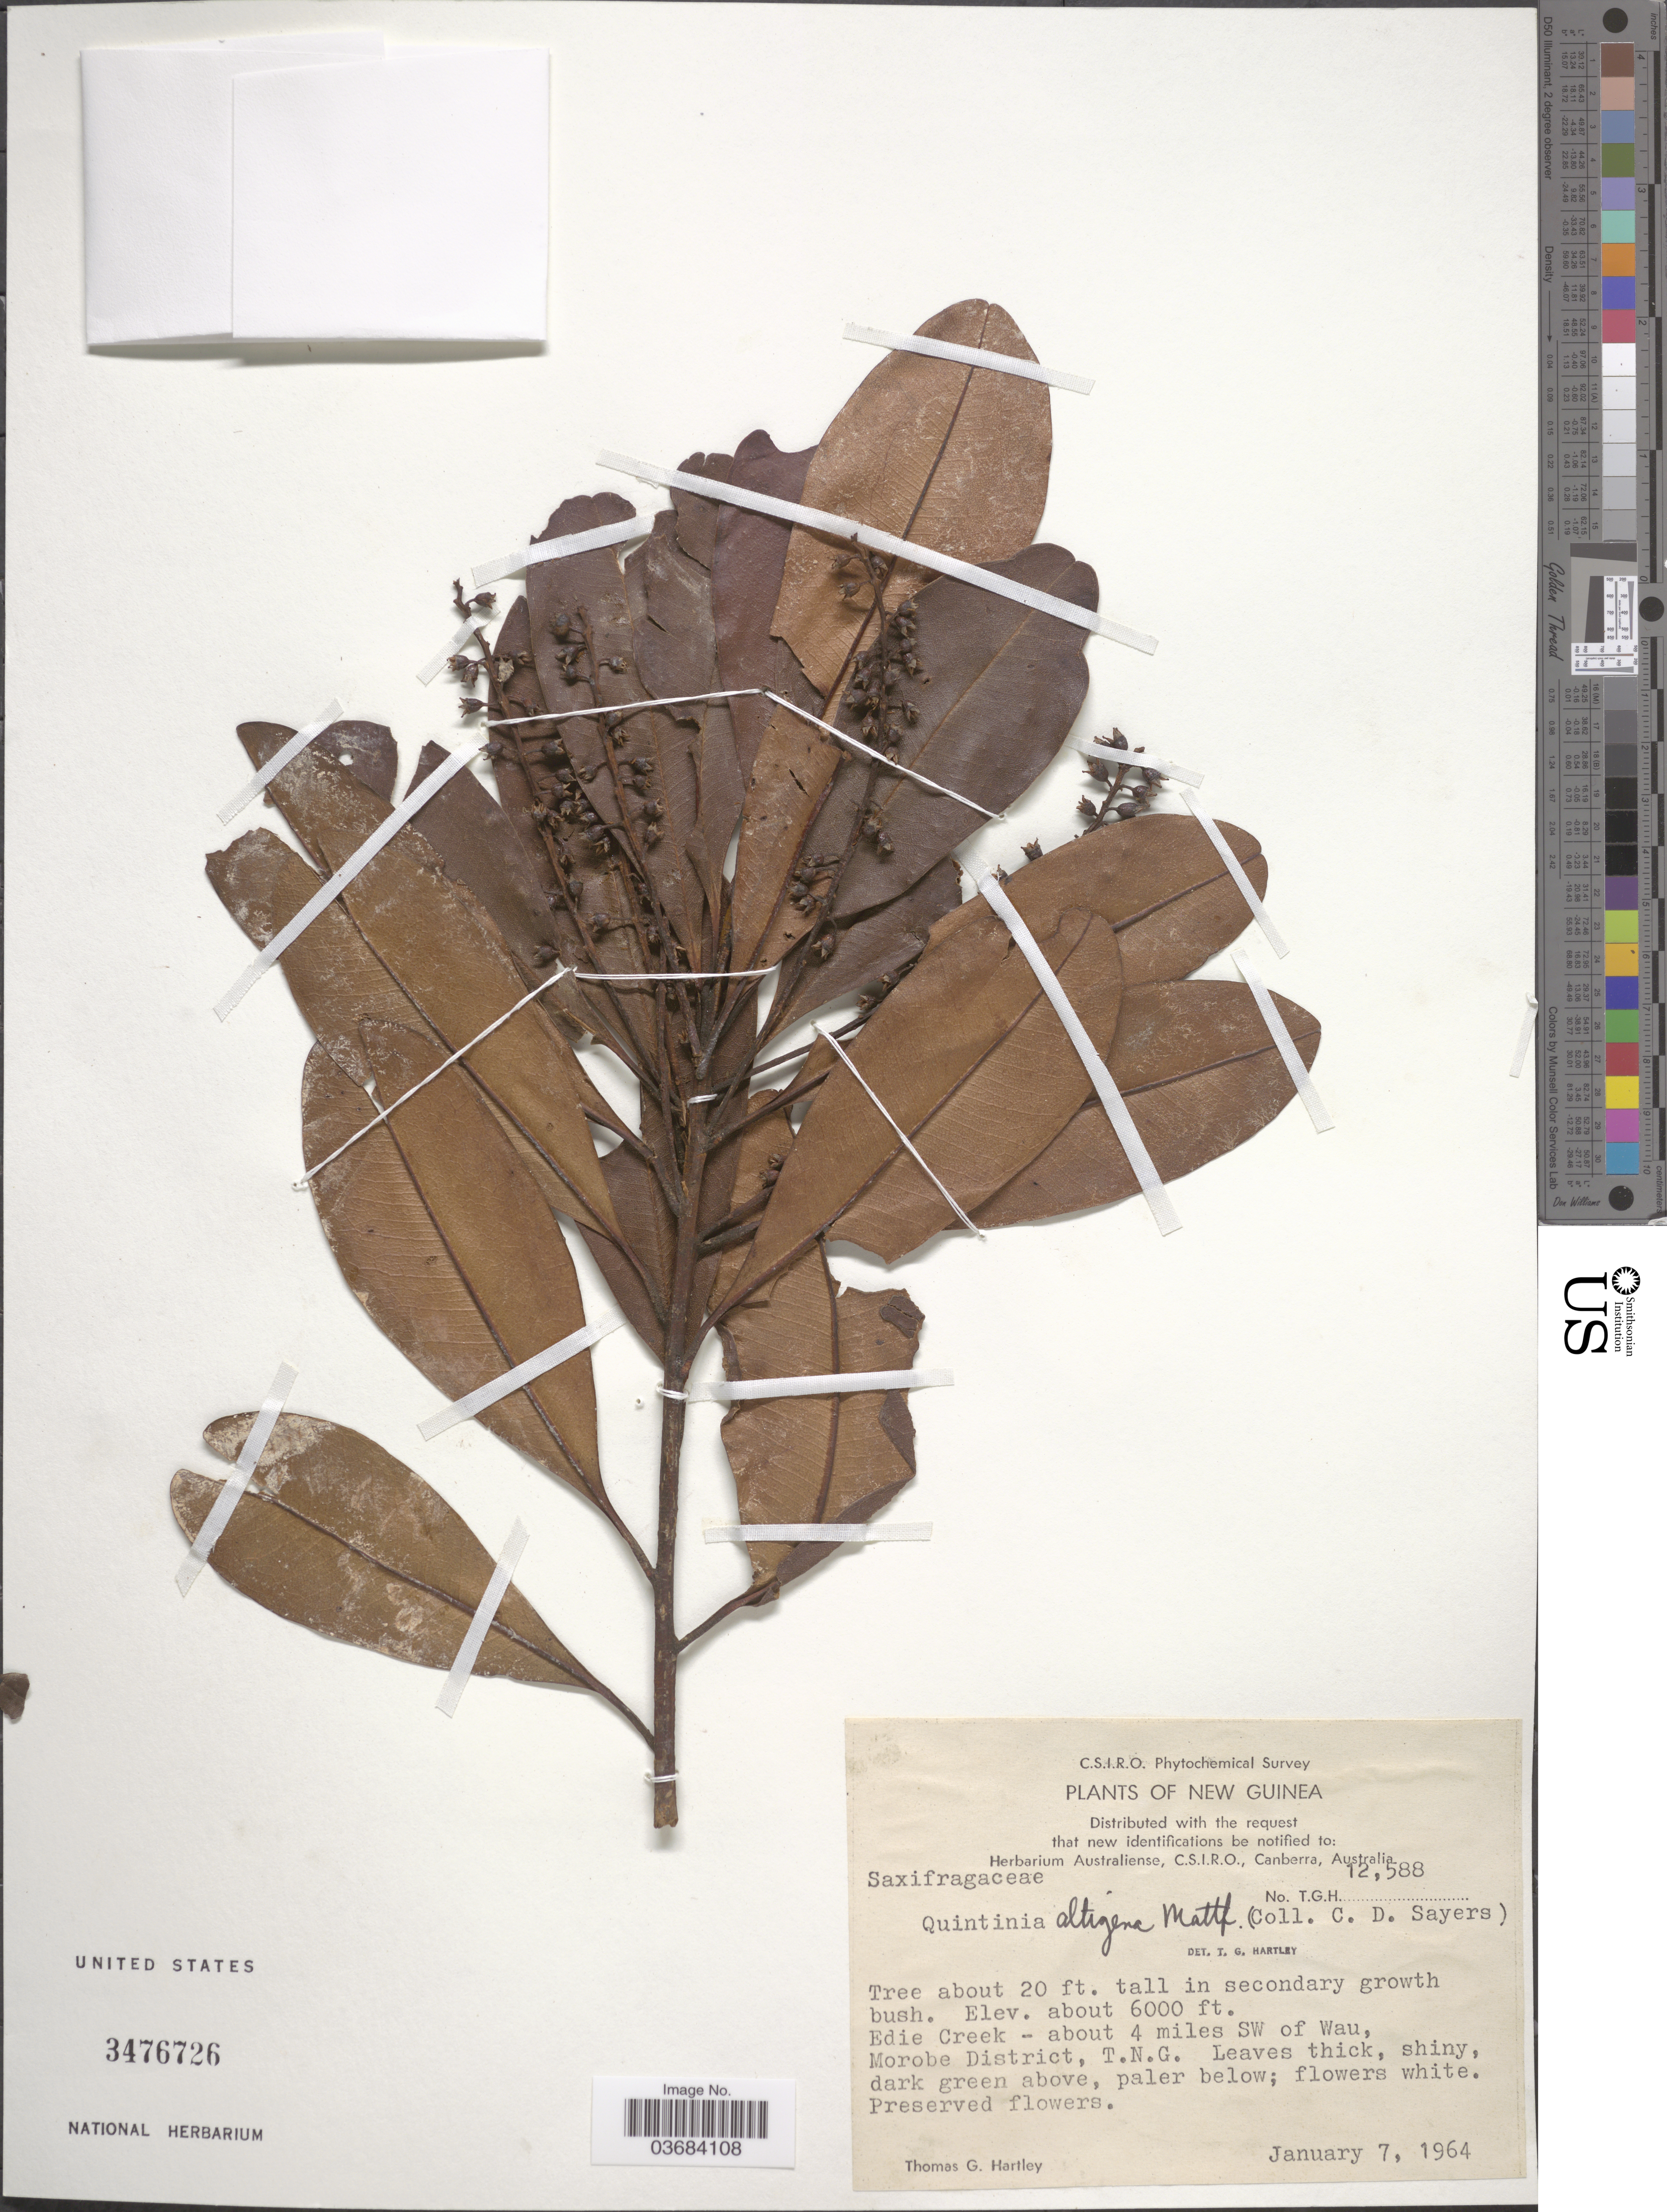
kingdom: Plantae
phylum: Tracheophyta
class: Magnoliopsida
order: Paracryphiales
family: Paracryphiaceae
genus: Quintinia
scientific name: Quintinia altigena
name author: Schltr.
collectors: T. G. Hartley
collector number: T.G.H.12588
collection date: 1964-01-07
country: Papua New Guinea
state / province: Morobe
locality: C.S.I.R.O. Phytochemical Survey. New Guinea. Edie Creek - about 4 miles SW of Wau, Morobe District, T.N.G.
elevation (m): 1829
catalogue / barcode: US 3476726